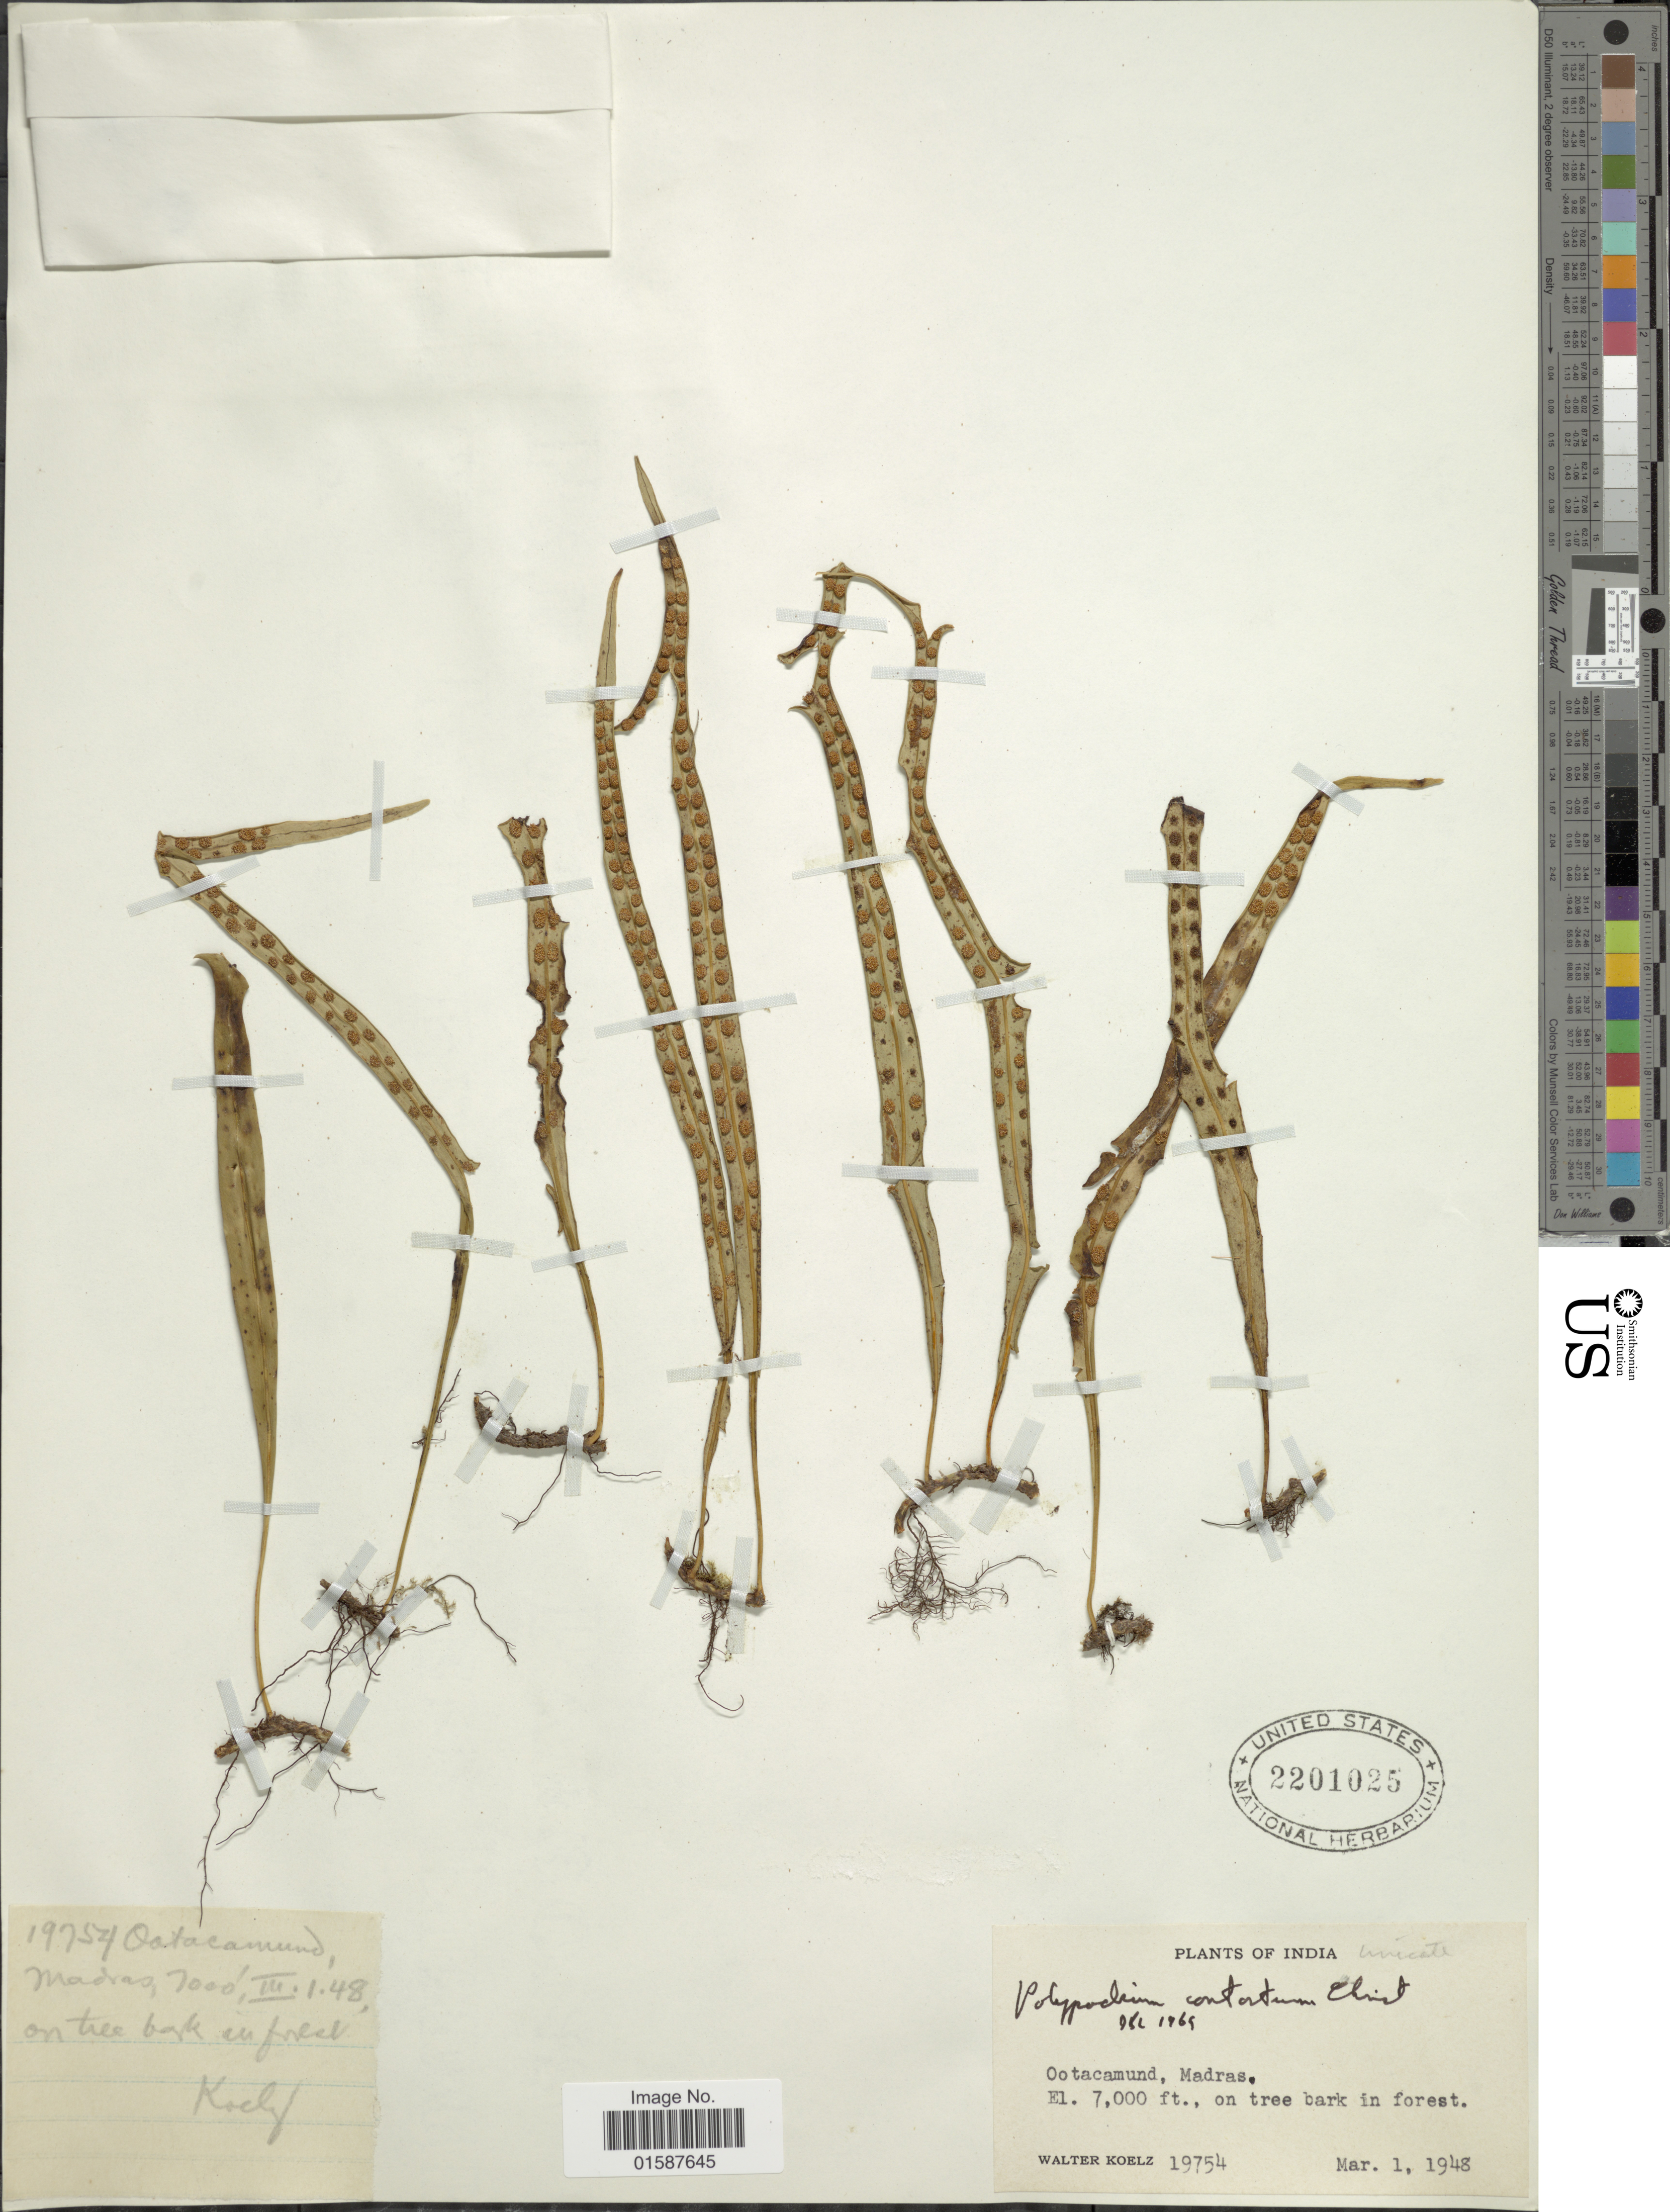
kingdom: Plantae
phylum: Tracheophyta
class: Polypodiopsida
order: Polypodiales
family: Polypodiaceae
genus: Lepisorus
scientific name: Lepisorus contortus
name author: (Christ) Ching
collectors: W. N. Koelz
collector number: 19754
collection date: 1948-03-01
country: India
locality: Ootacamund, Madras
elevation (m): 2134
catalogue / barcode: US 2201025